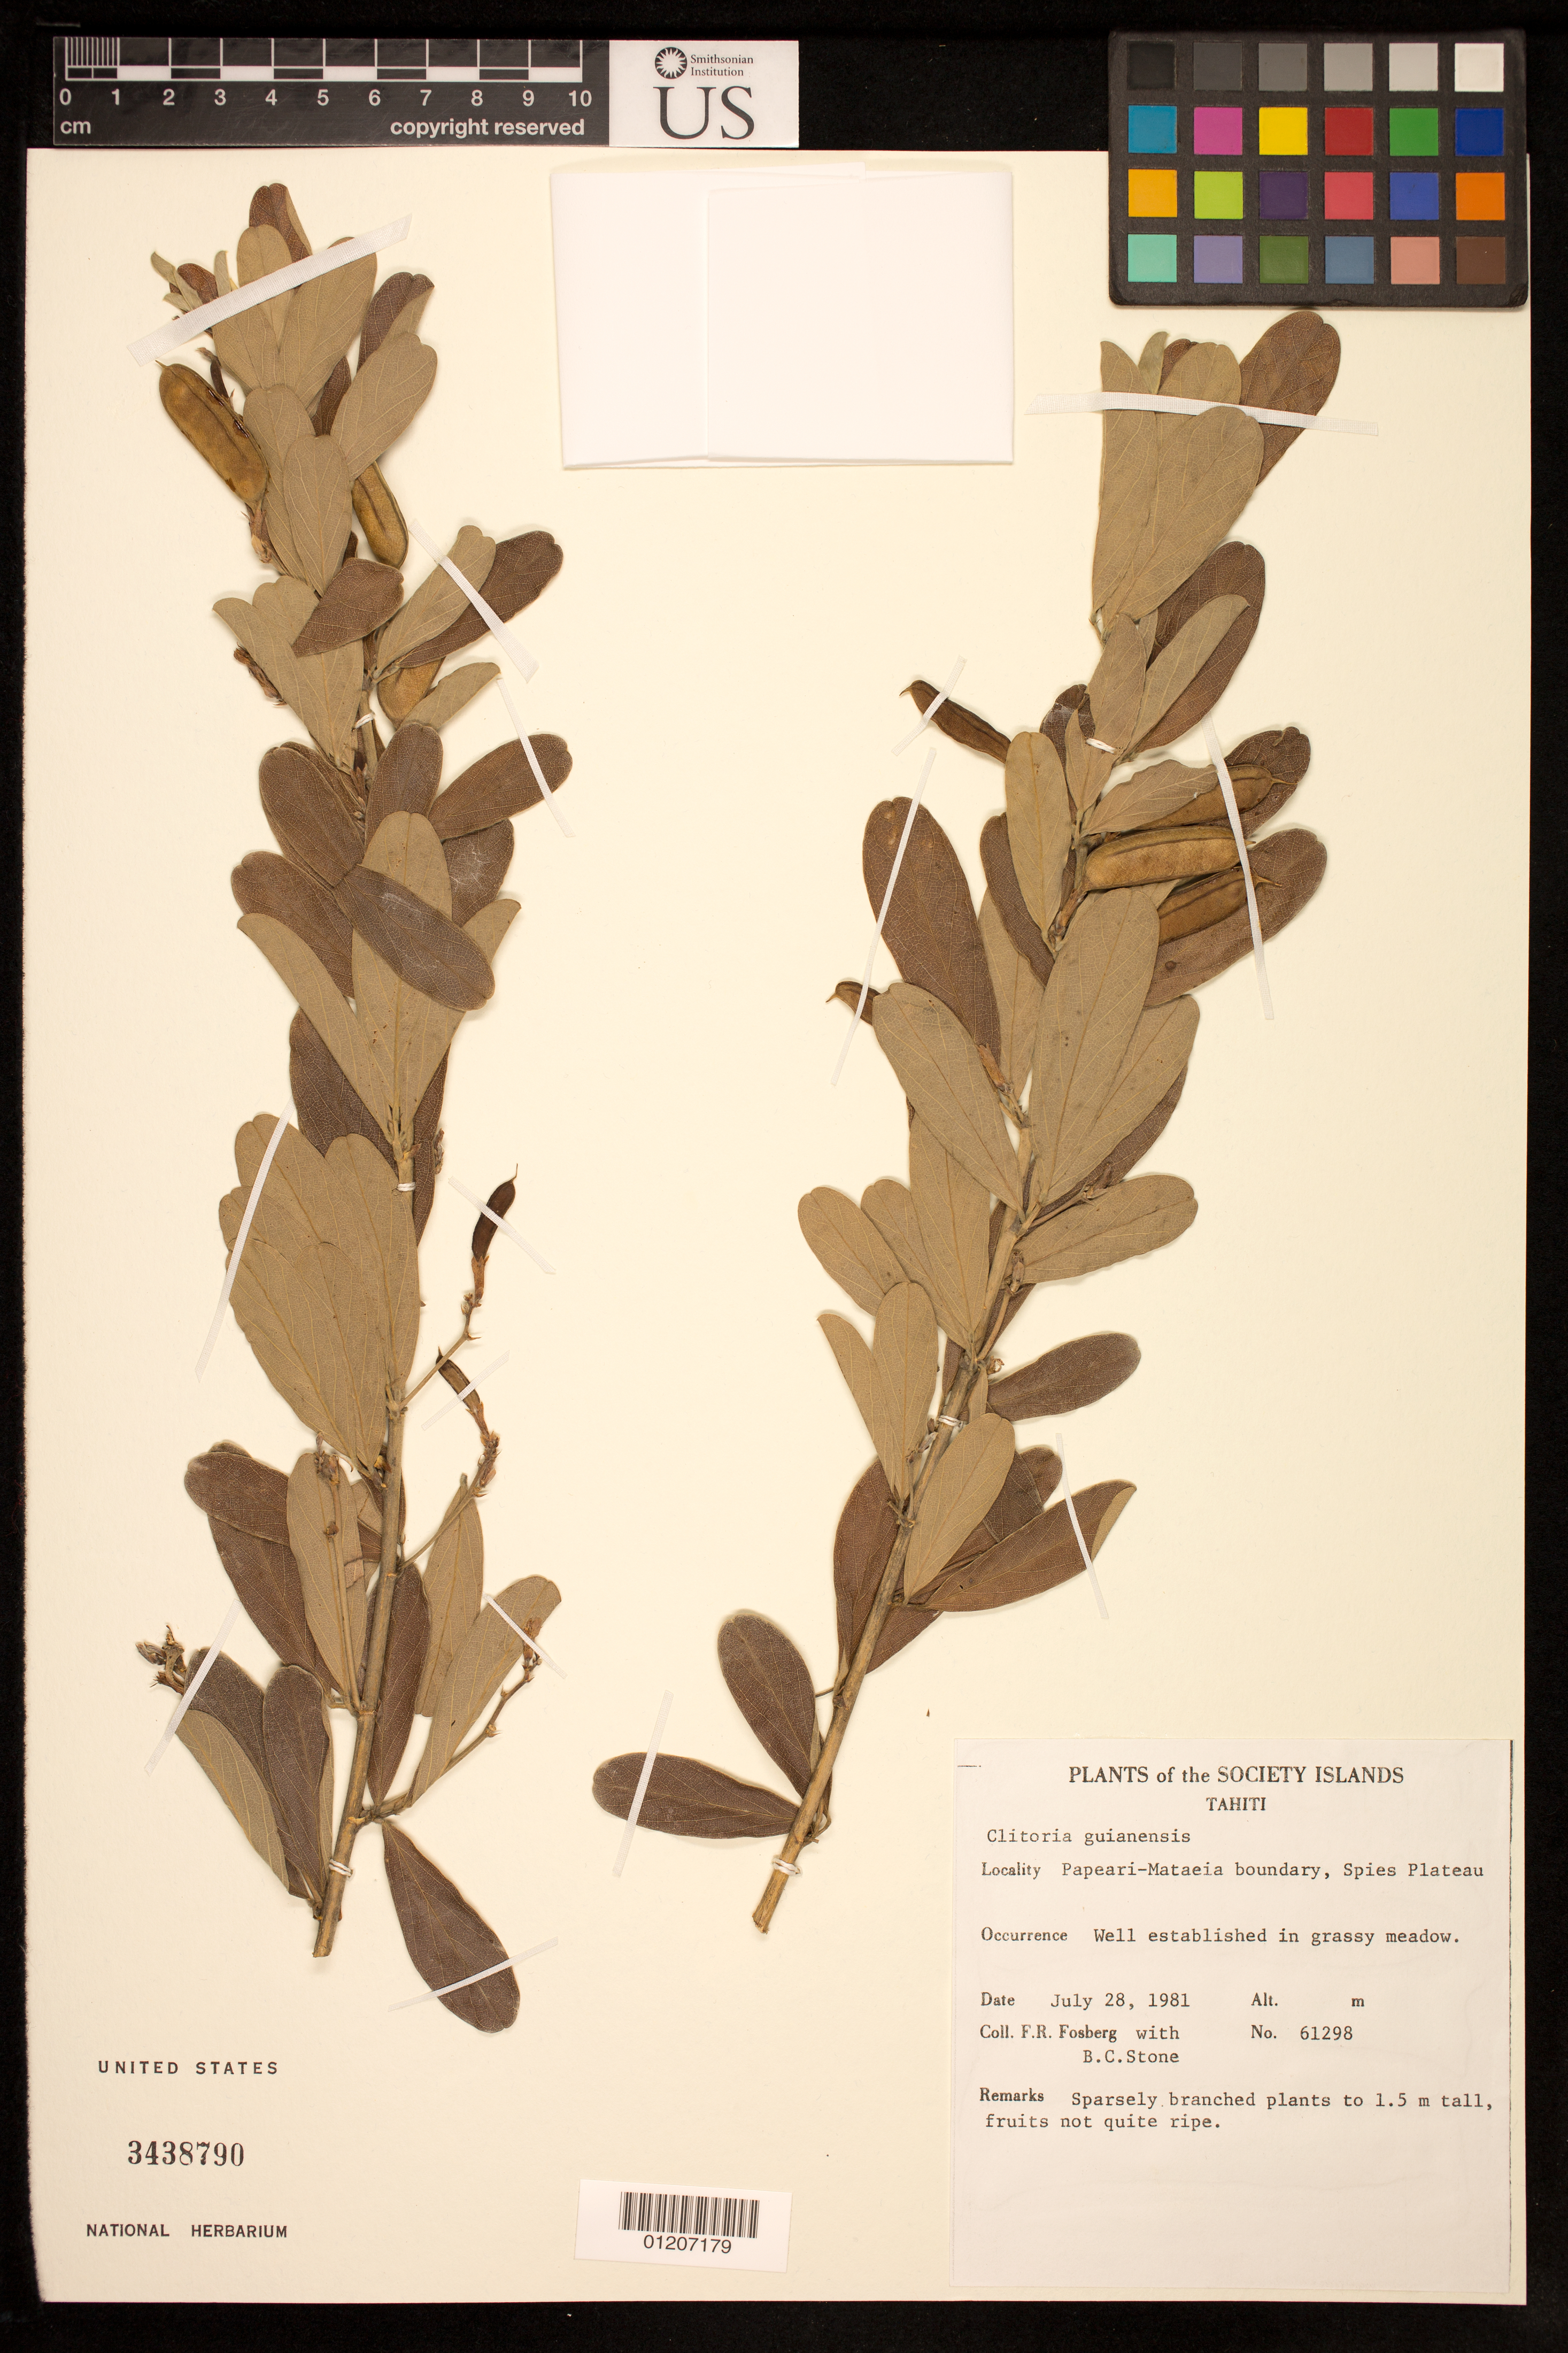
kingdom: Plantae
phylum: Tracheophyta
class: Magnoliopsida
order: Fabales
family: Fabaceae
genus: Clitoria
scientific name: Clitoria cajanifolia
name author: Benth.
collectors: F. R. Fosberg & B. C. Stone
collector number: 61298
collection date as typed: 28 Jul 1981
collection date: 1981-07-28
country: French Polynesia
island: Tahiti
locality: Papeari-Mataeia boundary, Spies Plateau.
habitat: In grassy meadow.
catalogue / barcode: US 3438790